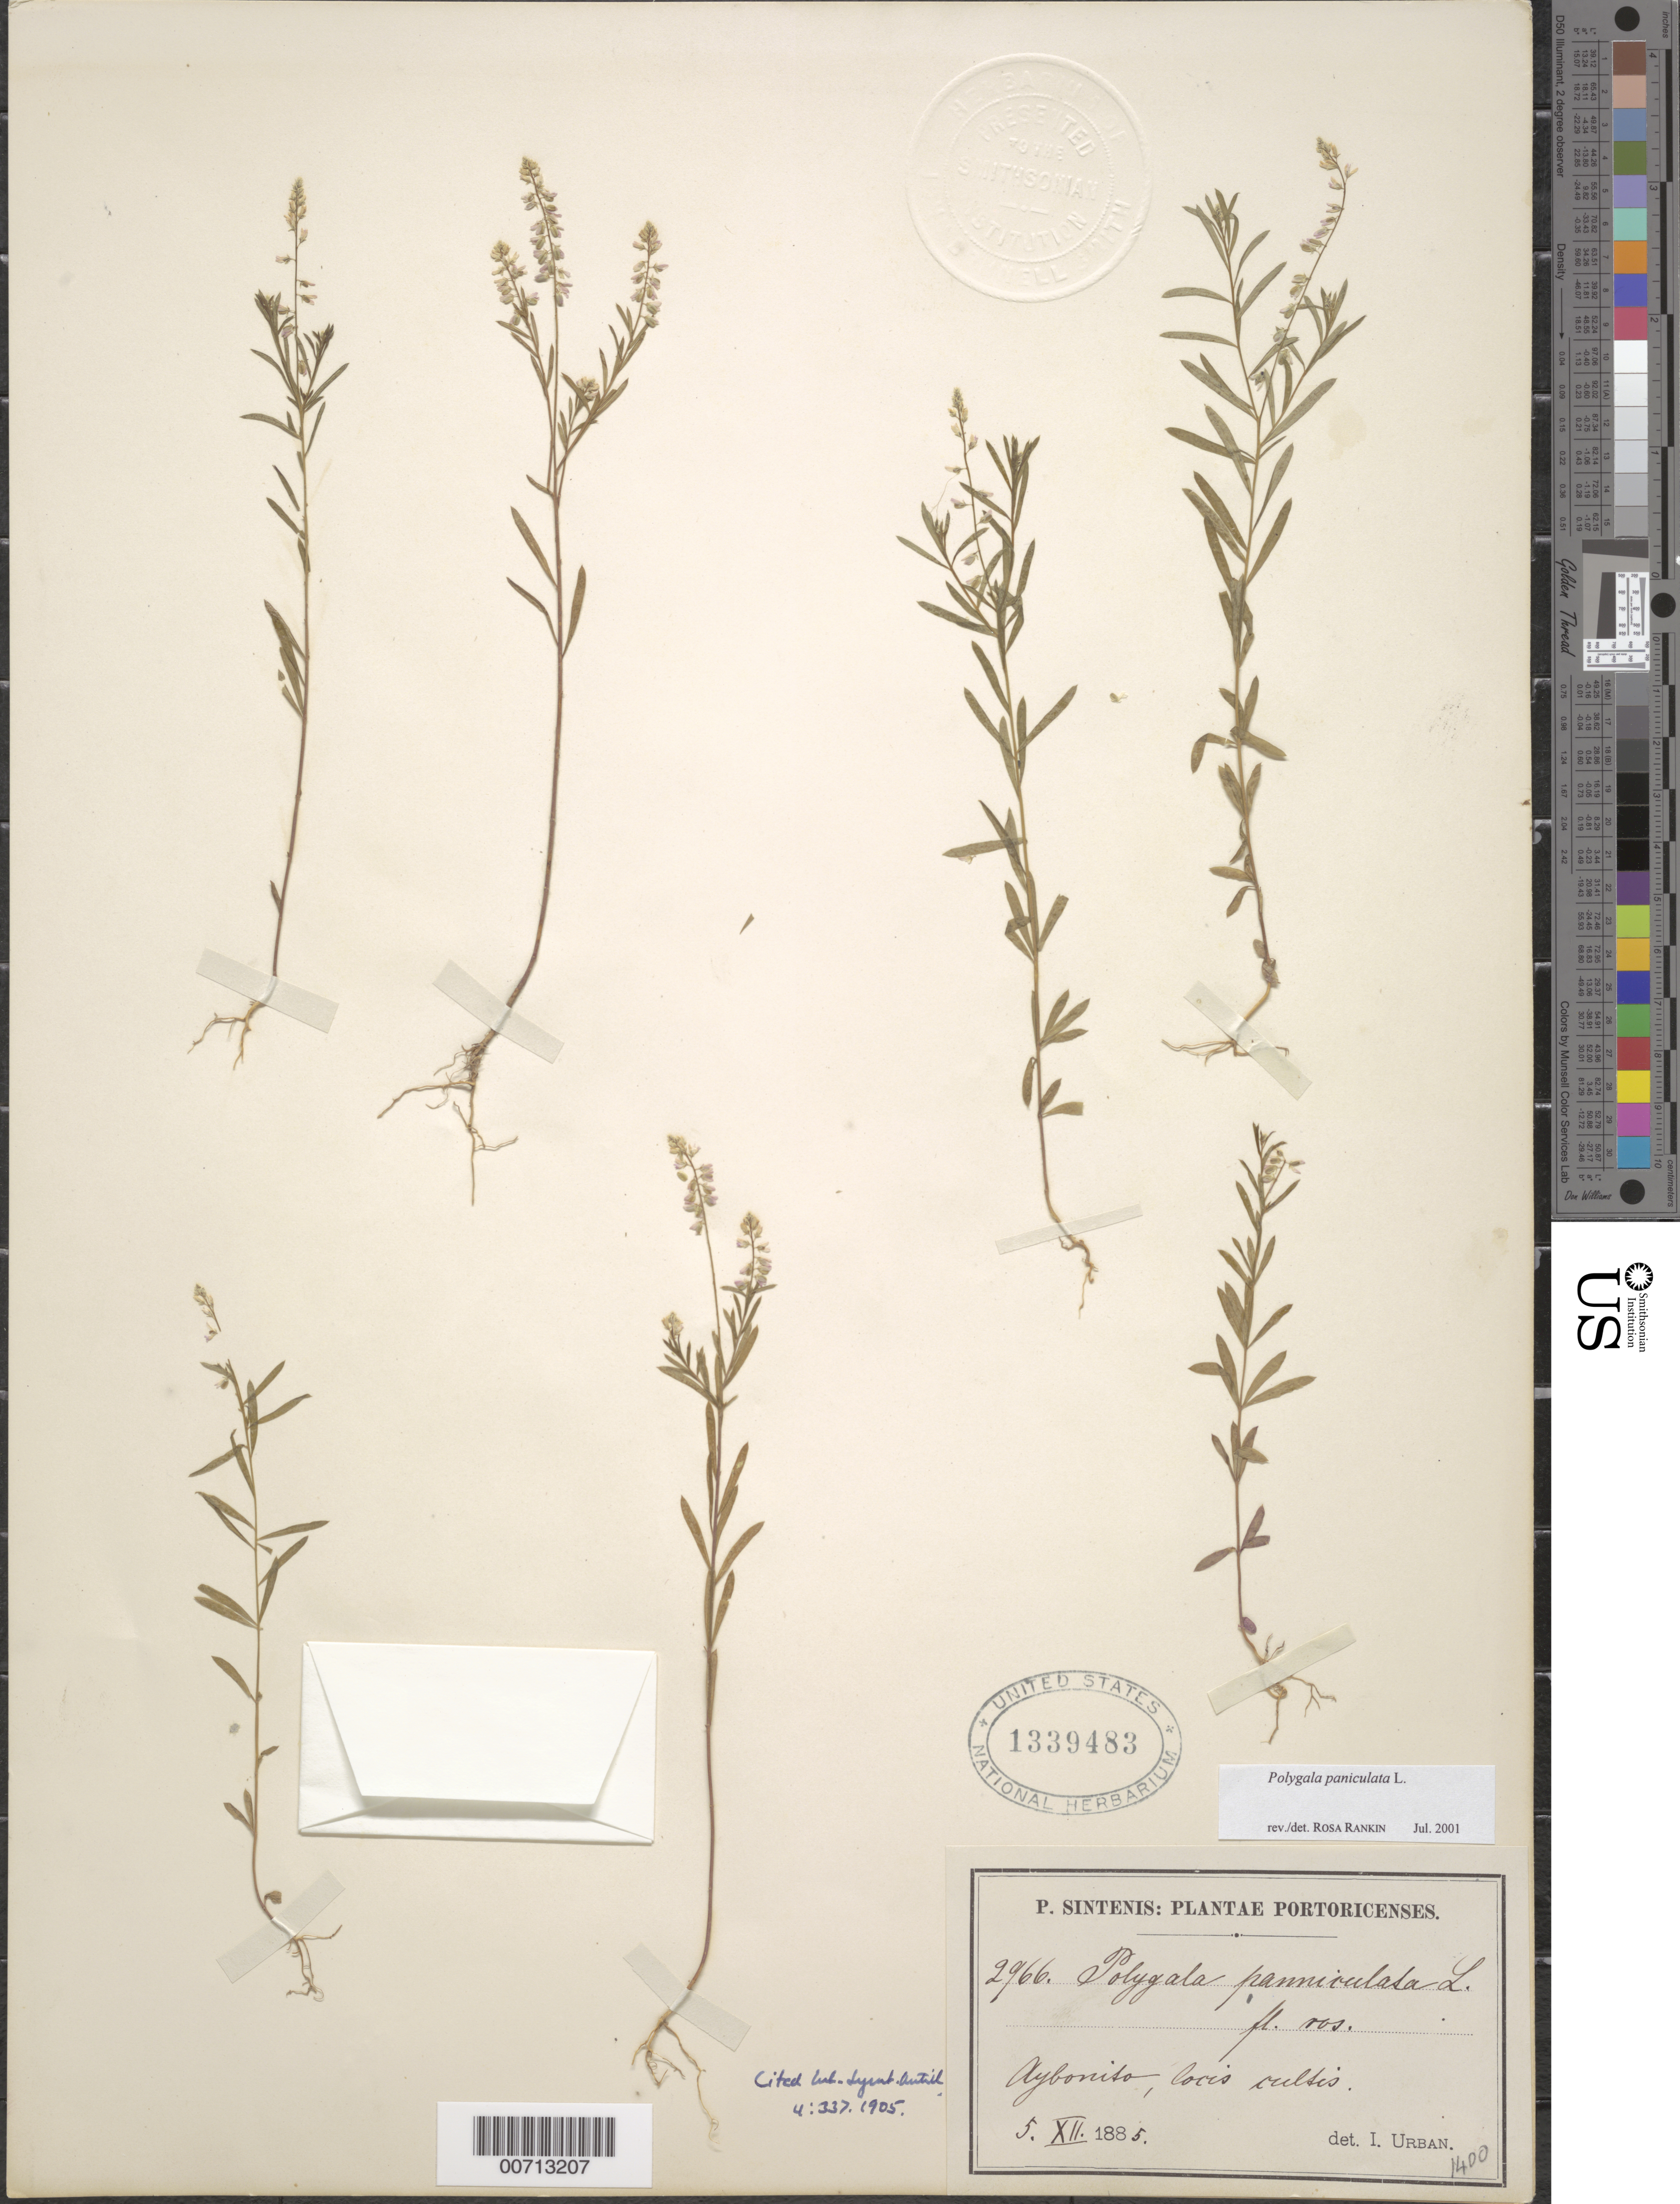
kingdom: Plantae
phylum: Tracheophyta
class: Magnoliopsida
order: Fabales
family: Polygalaceae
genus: Polygala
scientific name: Polygala paniculata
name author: L.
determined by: Rankin Rodriguez, Rosa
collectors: P. Sintenis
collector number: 2966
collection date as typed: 05 Dec 1885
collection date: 1885-12-05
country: Puerto Rico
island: Greater Antilles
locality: Aybonito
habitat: Loris cultis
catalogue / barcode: US 1339483